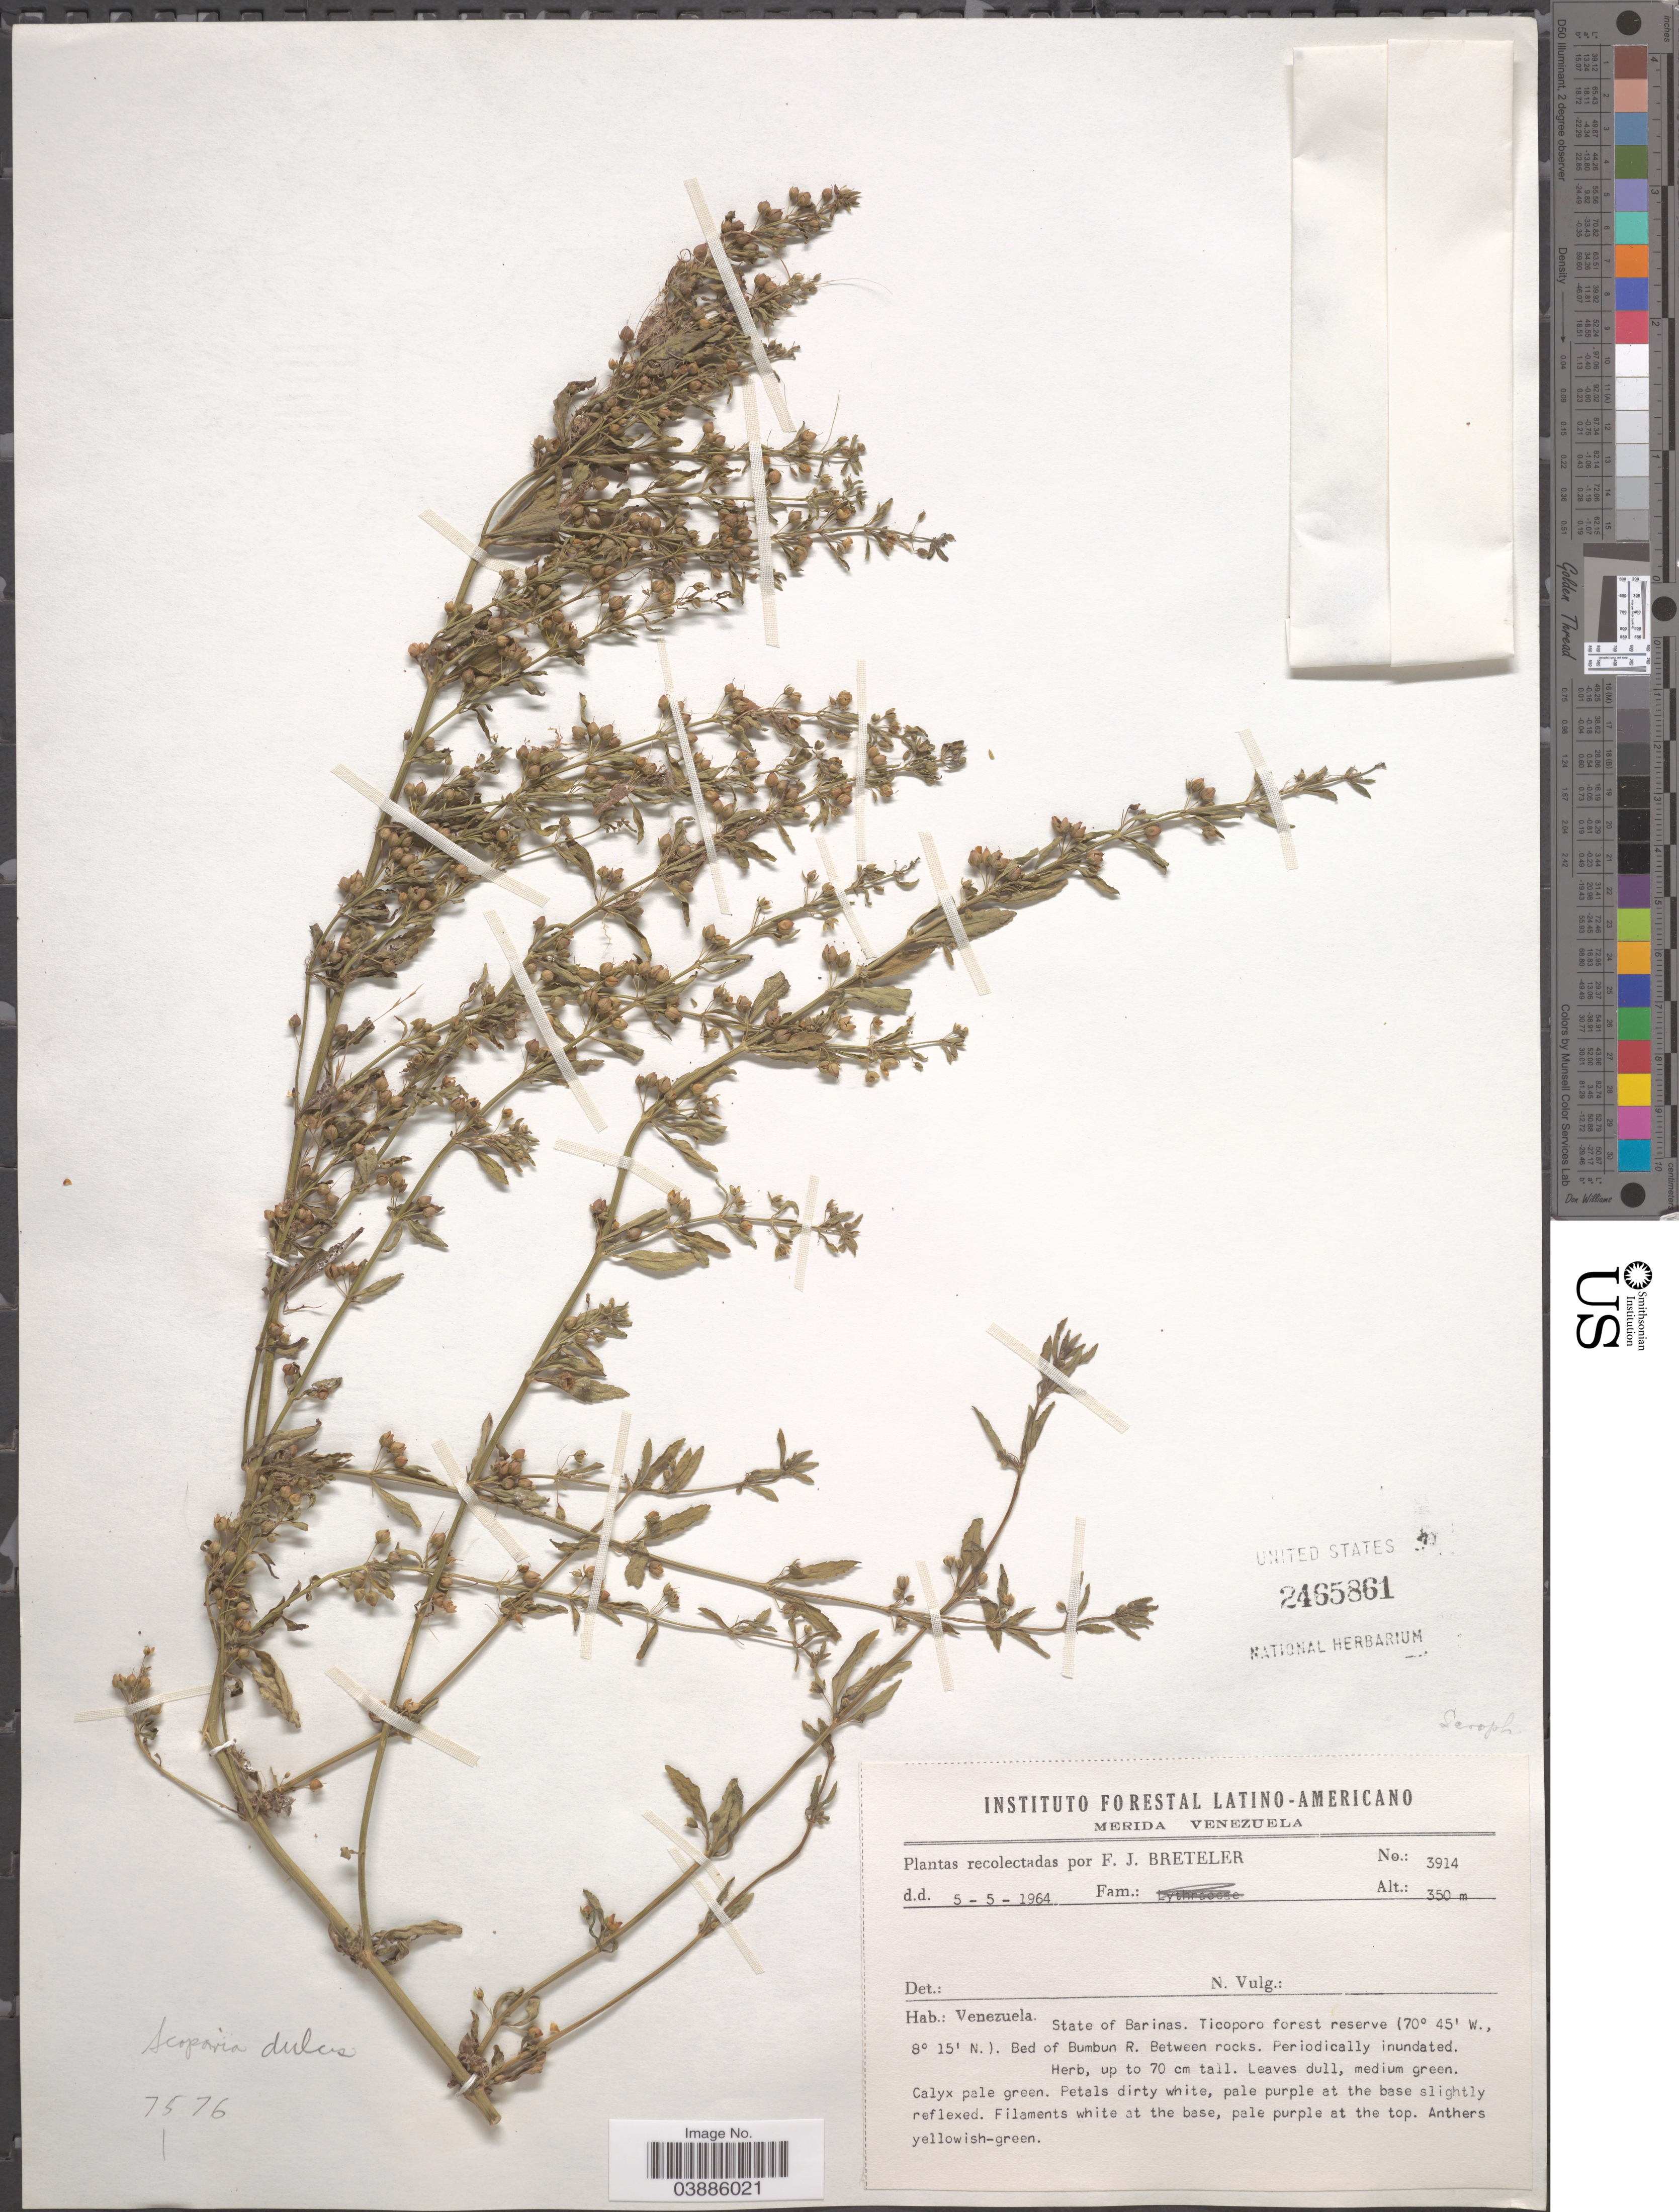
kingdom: Plantae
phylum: Tracheophyta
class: Magnoliopsida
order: Lamiales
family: Plantaginaceae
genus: Scoparia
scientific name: Scoparia dulcis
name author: L.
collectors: F. J. Breteler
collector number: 3914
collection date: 1964-05-05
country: Venezuela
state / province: Barinas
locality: Ticoporo forest reserve. Bed of Bumbun R. Between rocks.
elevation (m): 350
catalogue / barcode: US 2465861